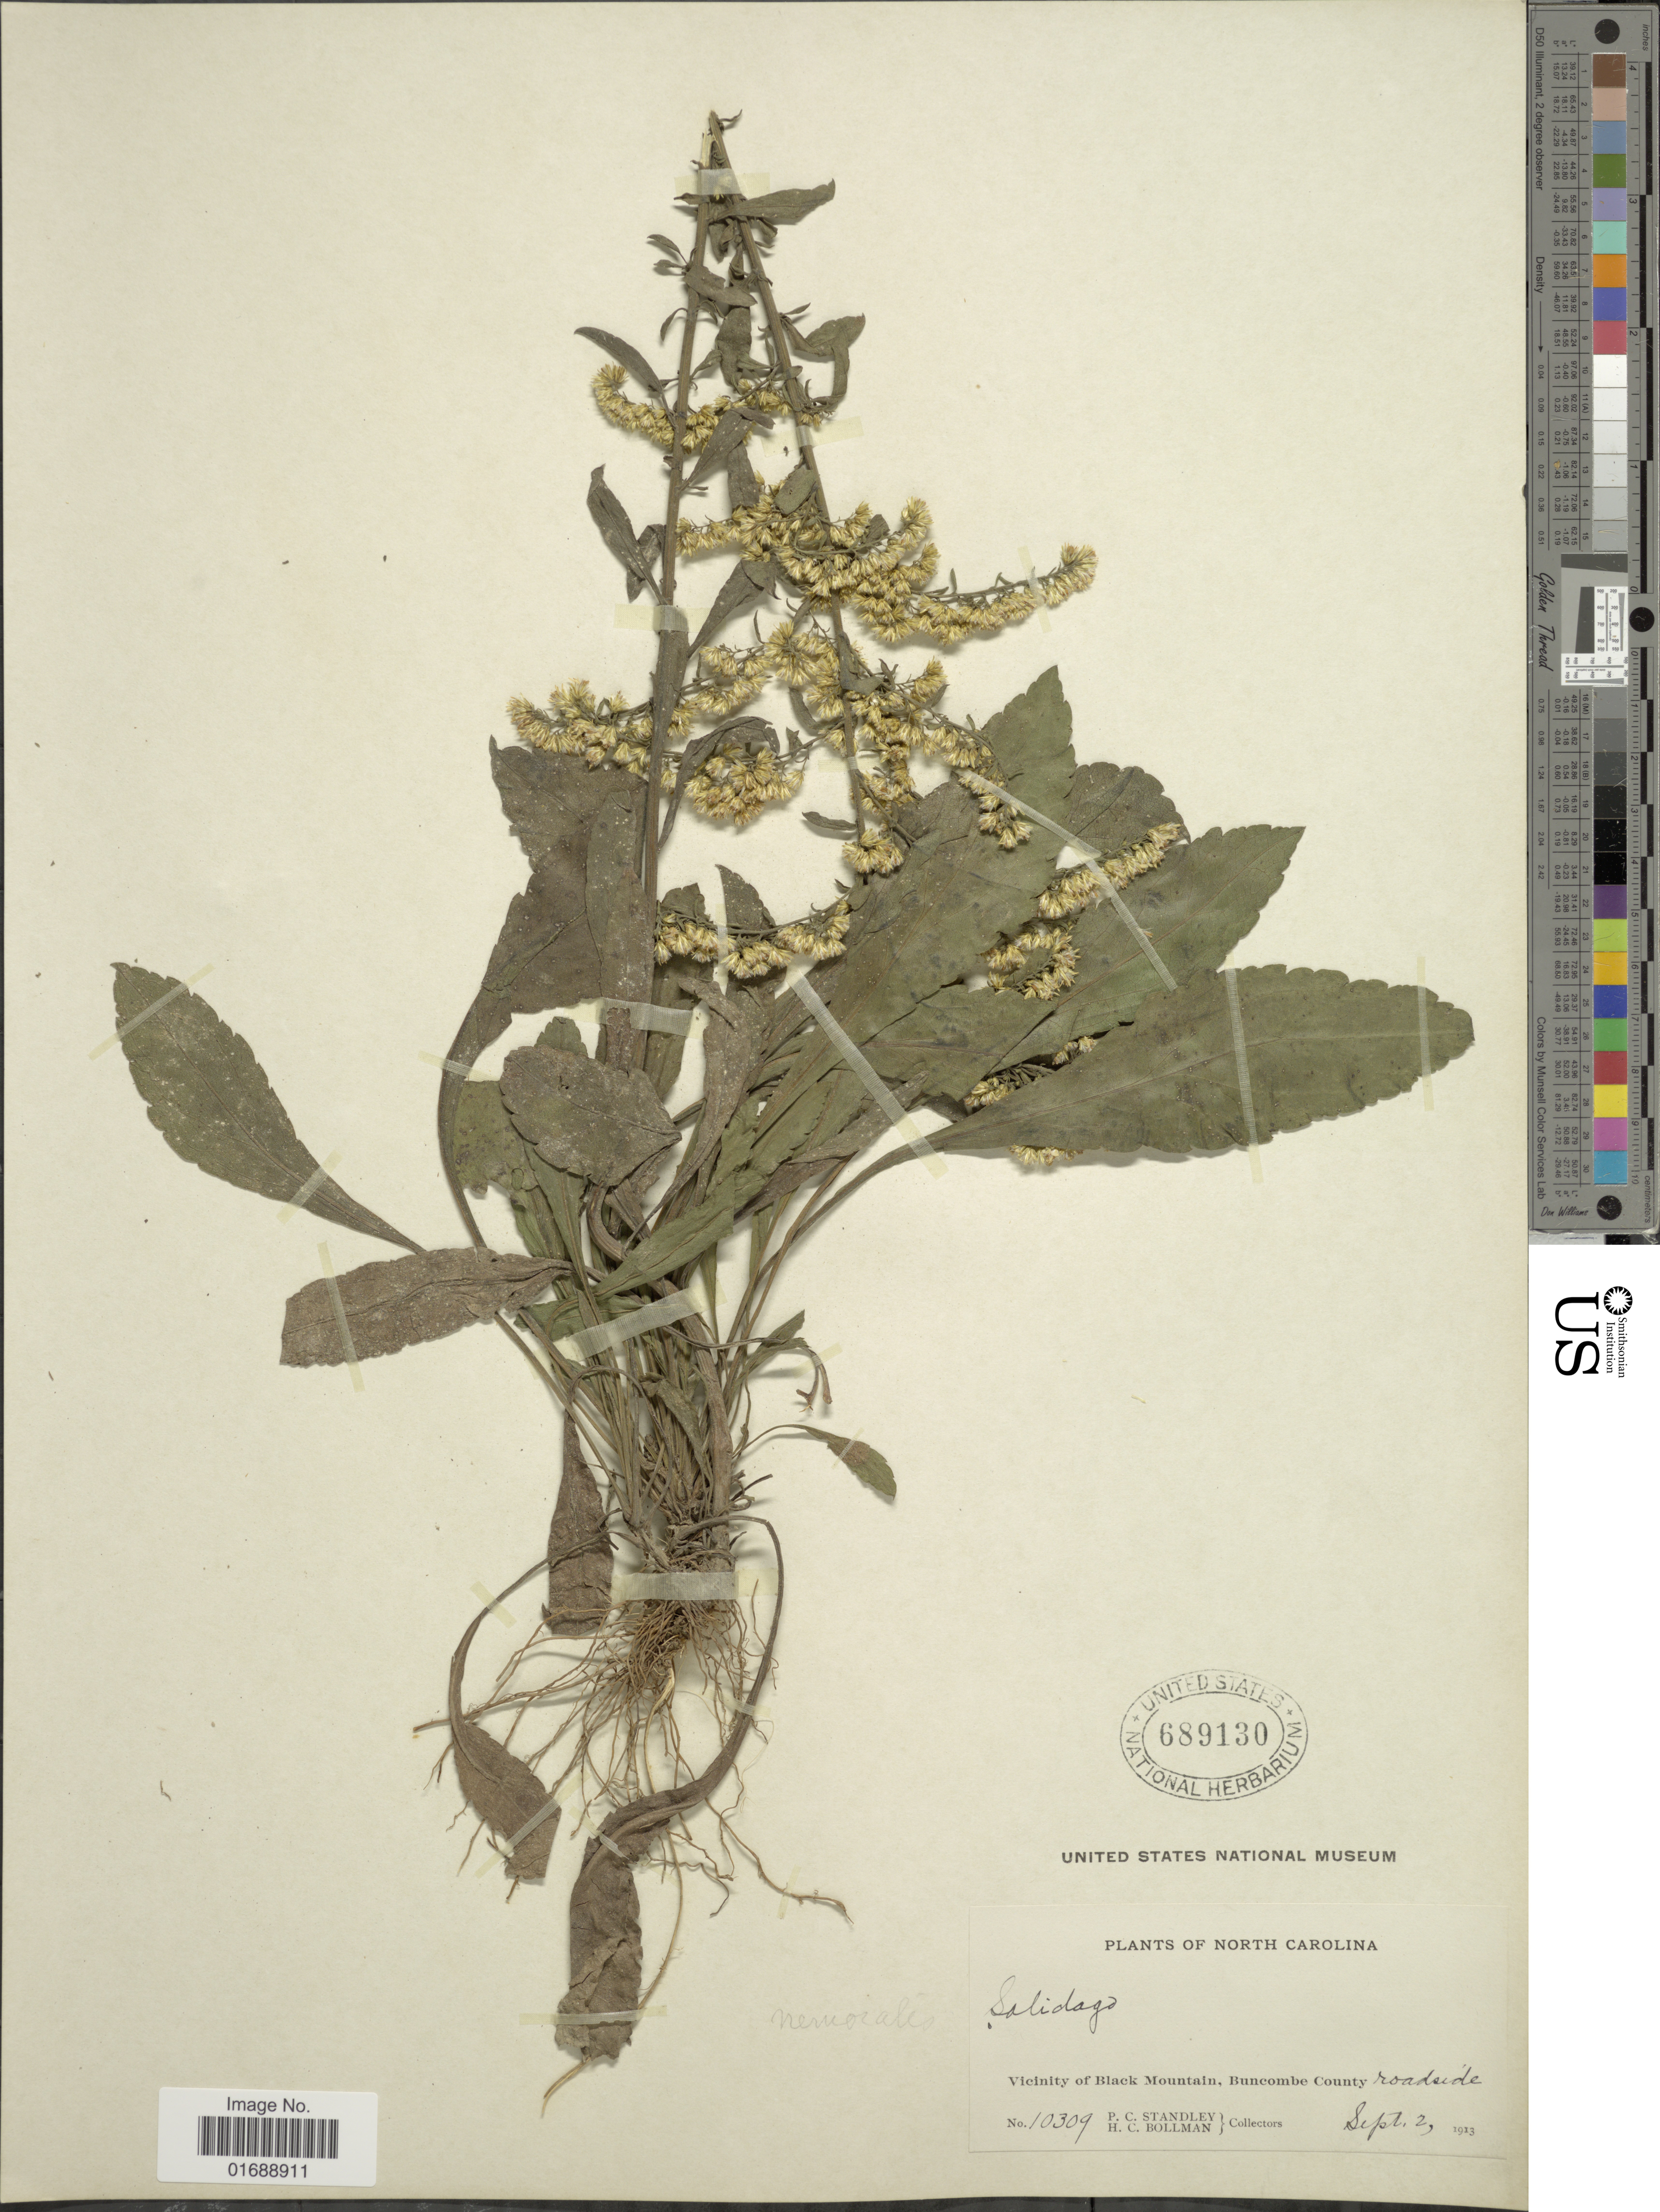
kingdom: Plantae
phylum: Tracheophyta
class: Magnoliopsida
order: Asterales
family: Asteraceae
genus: Solidago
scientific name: Solidago nemoralis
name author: Aiton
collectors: P. C. Standley & H. C. Bollman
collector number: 10309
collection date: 1913-09-02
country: United States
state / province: North Carolina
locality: Vicinity of Black Mountain, Buncombe County roadside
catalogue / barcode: US 689130